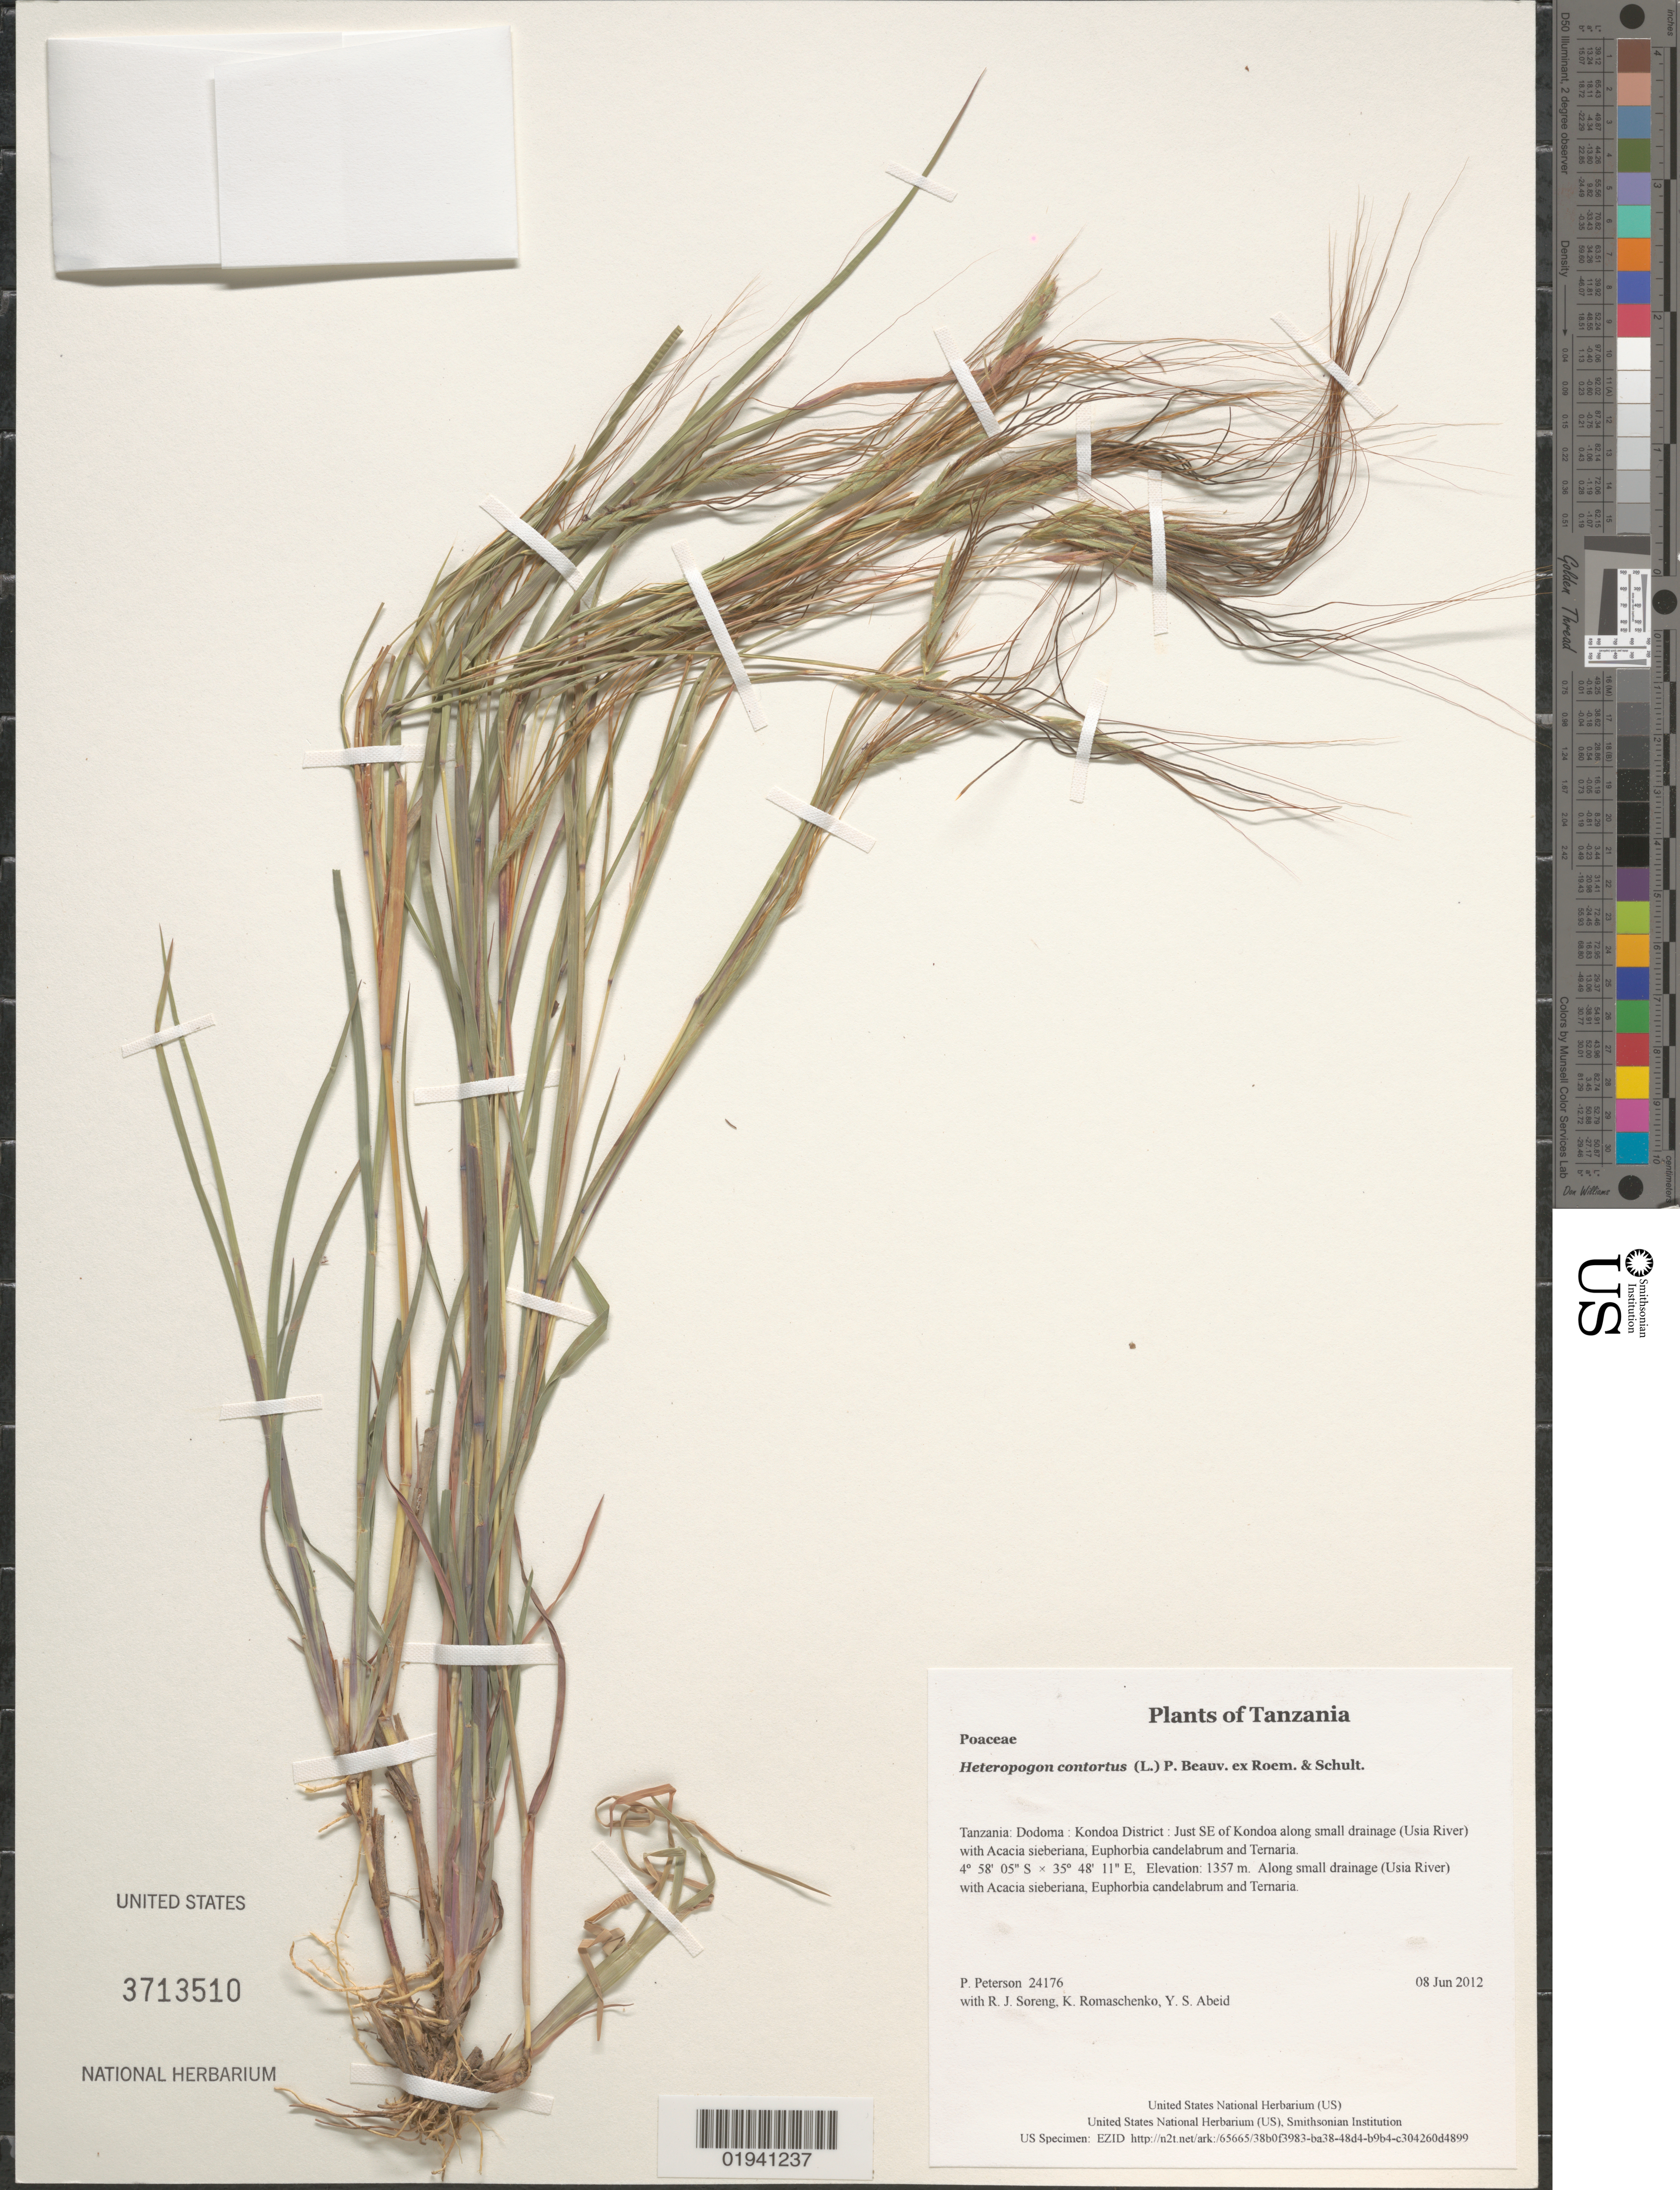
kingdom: Plantae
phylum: Tracheophyta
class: Liliopsida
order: Poales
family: Poaceae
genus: Heteropogon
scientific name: Heteropogon contortus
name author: (L.) P. Beauv. ex Roem. & Schult.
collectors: P. M. Peterson, R. J. Soreng, K. Romaschenko & Y. Abeid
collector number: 24176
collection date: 2012-06-08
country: Tanzania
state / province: Dodoma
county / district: Kondoa District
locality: Just SE of Kondoa along small drainage (Usia River) with Acacia sieberiana, Euphorbia candelabrum and Ternaria.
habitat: Along small drainage (Usia River) with Acacia sieberiana, Euphorbia candelabrum and Ternaria.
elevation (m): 1357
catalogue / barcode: US 3713510